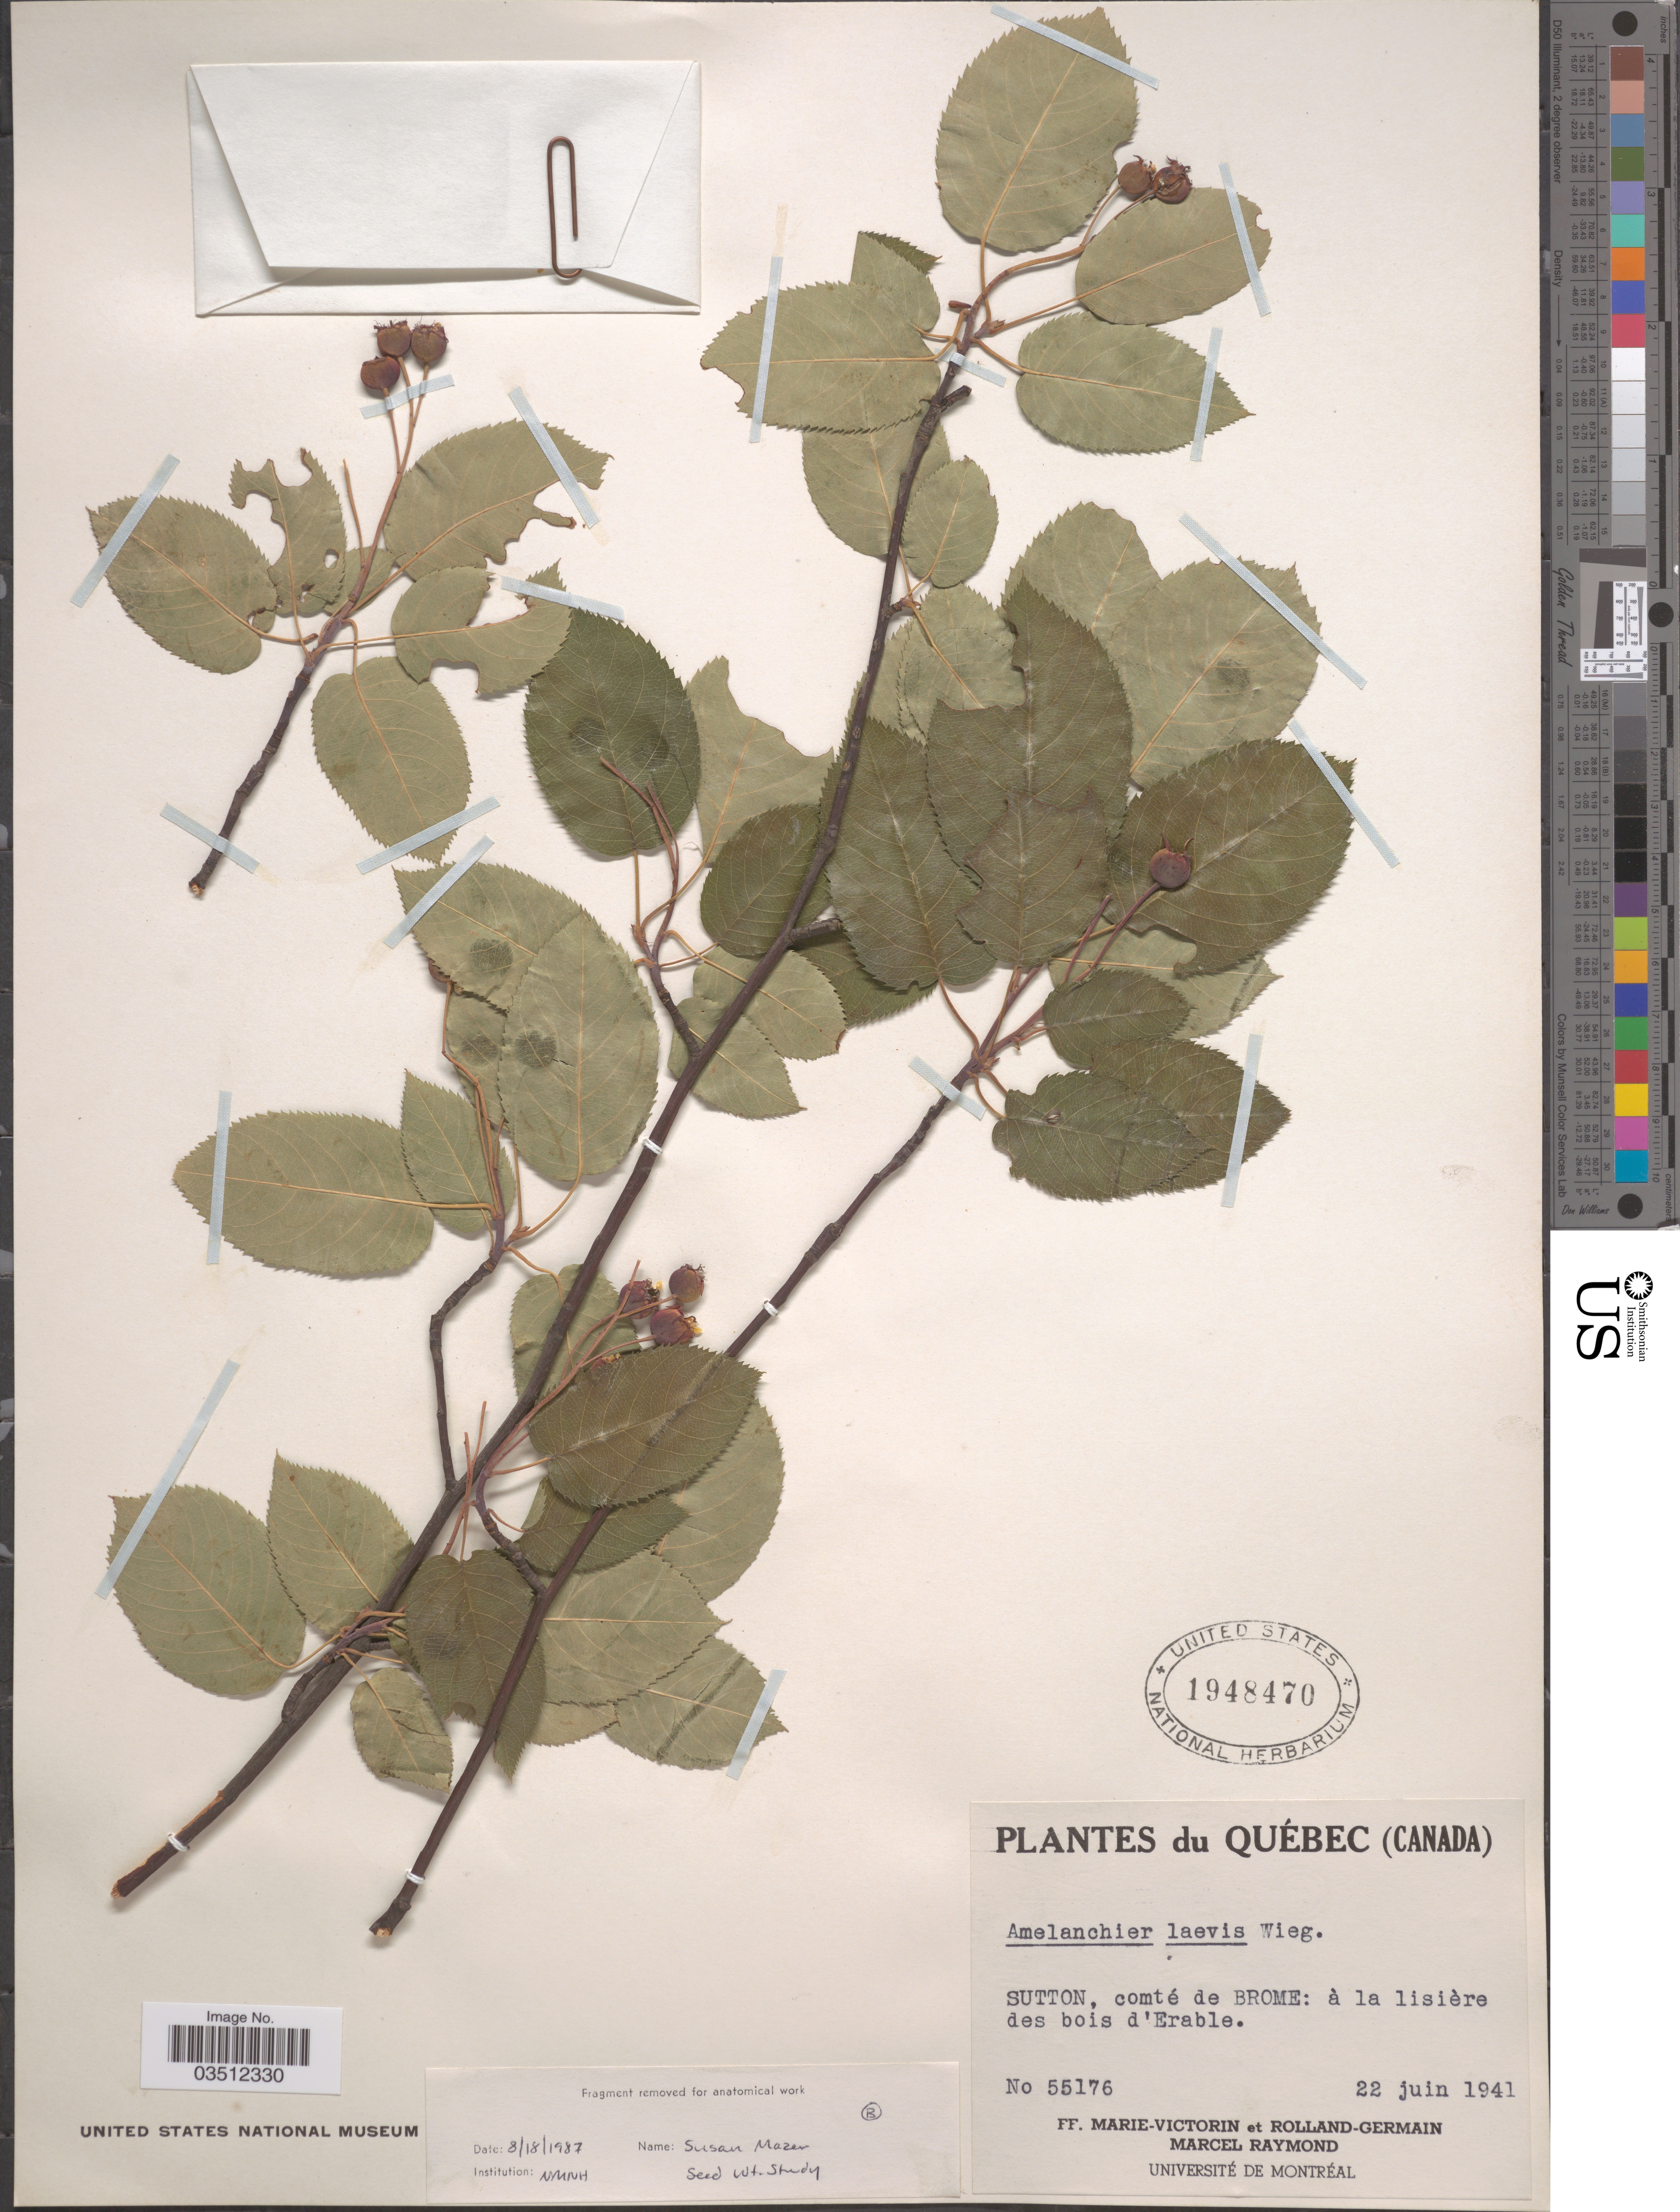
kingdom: Plantae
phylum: Tracheophyta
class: Magnoliopsida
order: Rosales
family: Rosaceae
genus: Amelanchier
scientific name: Amelanchier laevis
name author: Wiegand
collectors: F. Marie-Victorin, Rolland-Germain & M. Raymond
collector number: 55176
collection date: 1941-06-22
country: Canada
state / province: Quebec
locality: Sutton, comté de Brome: à la lisière des bois d'Erable.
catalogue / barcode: US 1948470